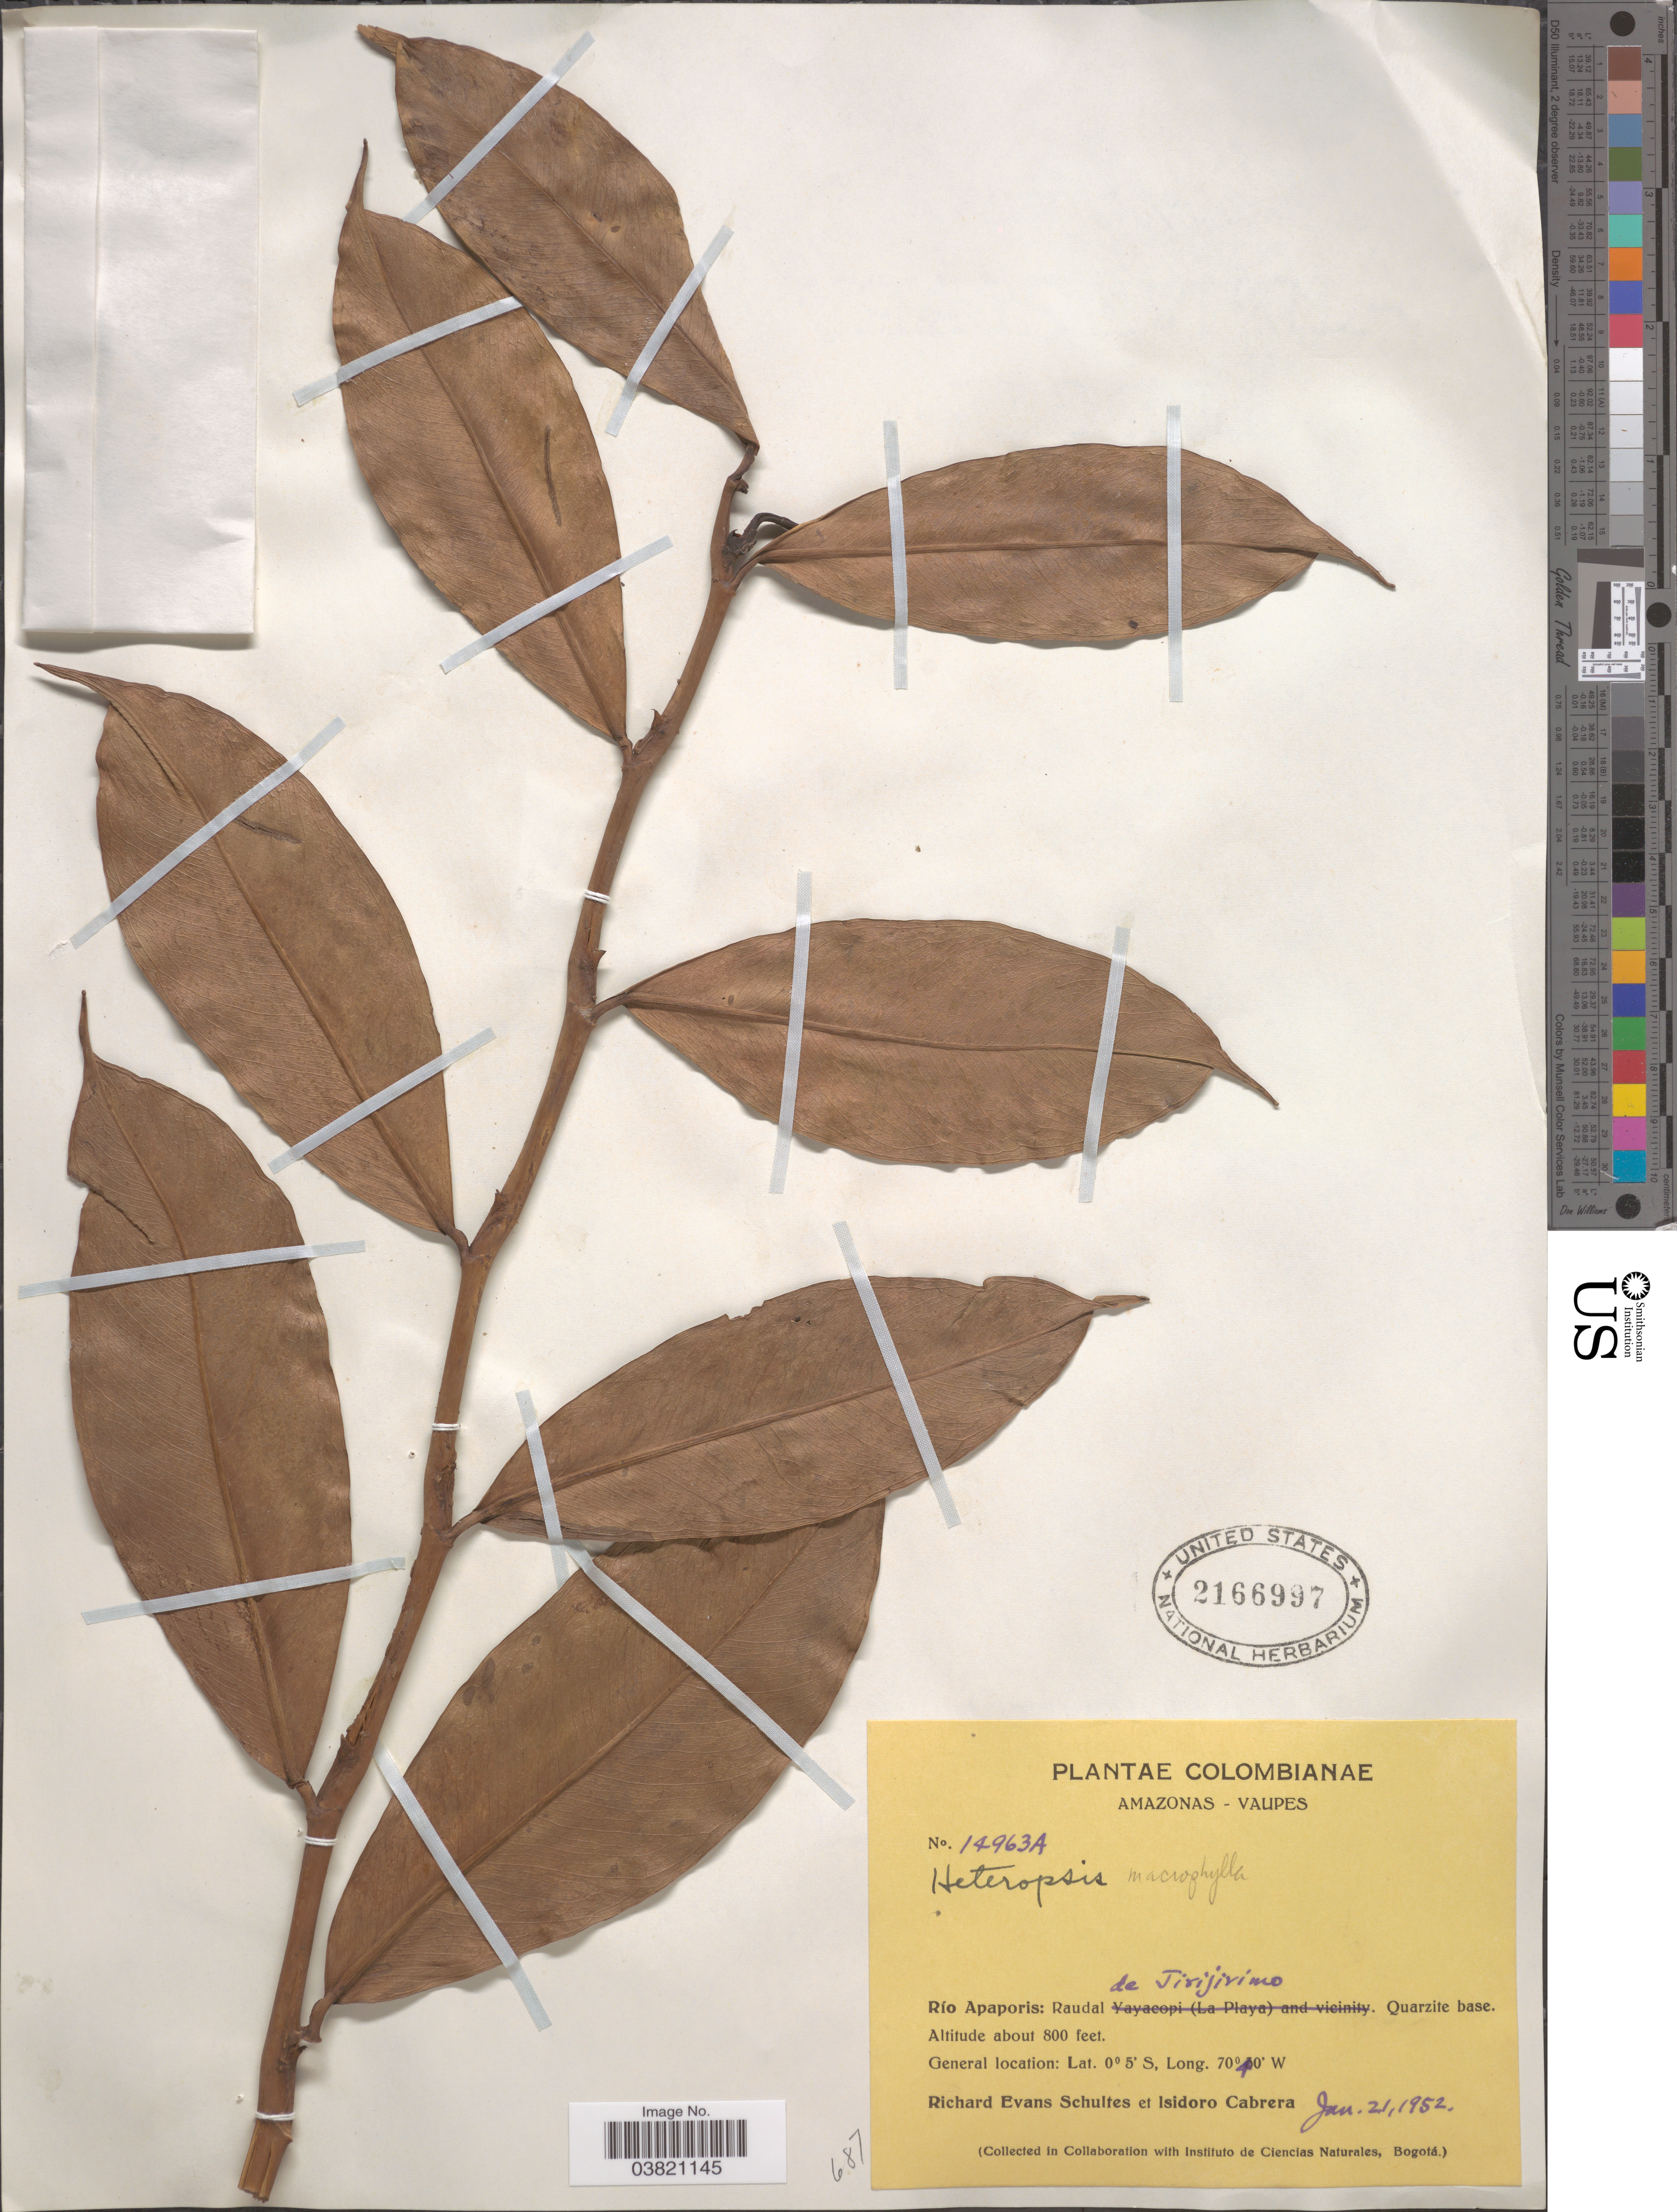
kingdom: Plantae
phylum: Tracheophyta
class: Liliopsida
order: Alismatales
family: Araceae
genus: Heteropsis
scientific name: Heteropsis macrophylla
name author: A.C. Sm.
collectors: R. E. Schultes & I. Cabrera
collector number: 14963A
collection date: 1952-01-21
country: Colombia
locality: Amazonas - Vaupes. Río Apaporis: Raudal de Tirijivimo. Quarzite base.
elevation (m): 244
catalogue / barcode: US 2166997